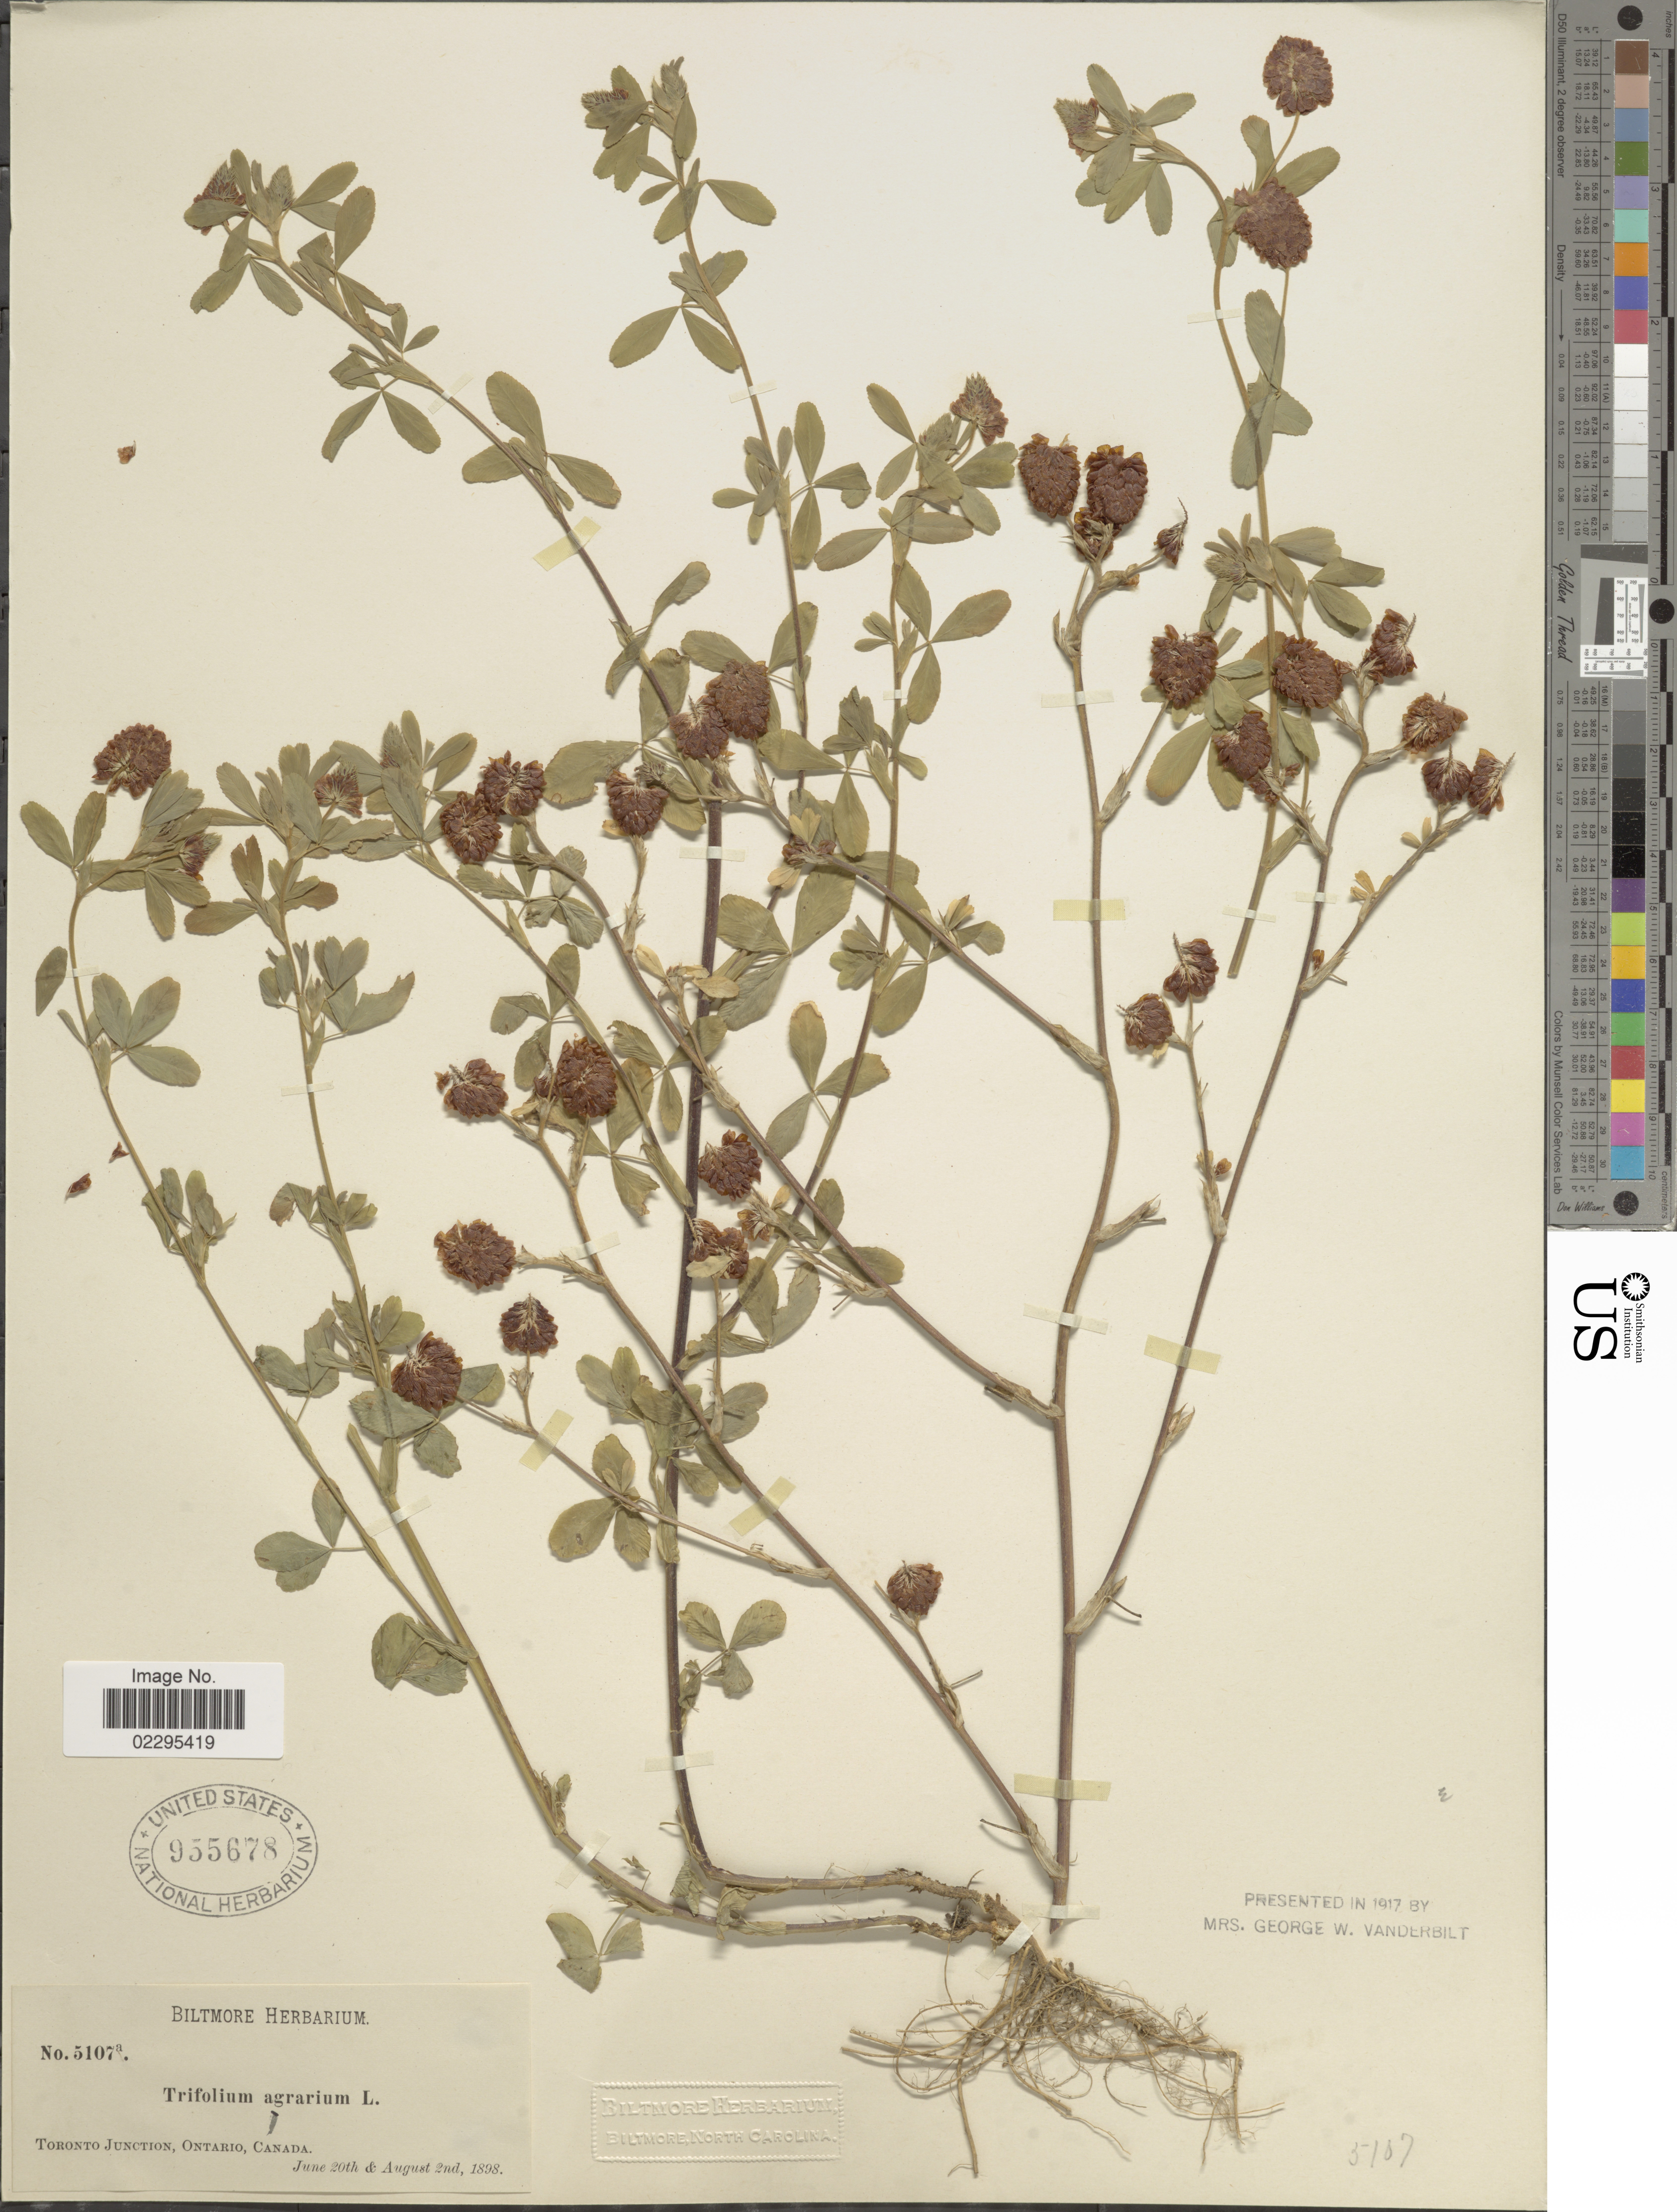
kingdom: Plantae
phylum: Tracheophyta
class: Magnoliopsida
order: Fabales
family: Fabaceae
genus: Trifolium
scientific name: Trifolium agrarium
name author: L.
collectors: ex herb. Biltmore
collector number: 5107a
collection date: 1898-06-20/1898-08-02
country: Canada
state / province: Ontario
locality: Toronto Junction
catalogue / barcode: US 955678